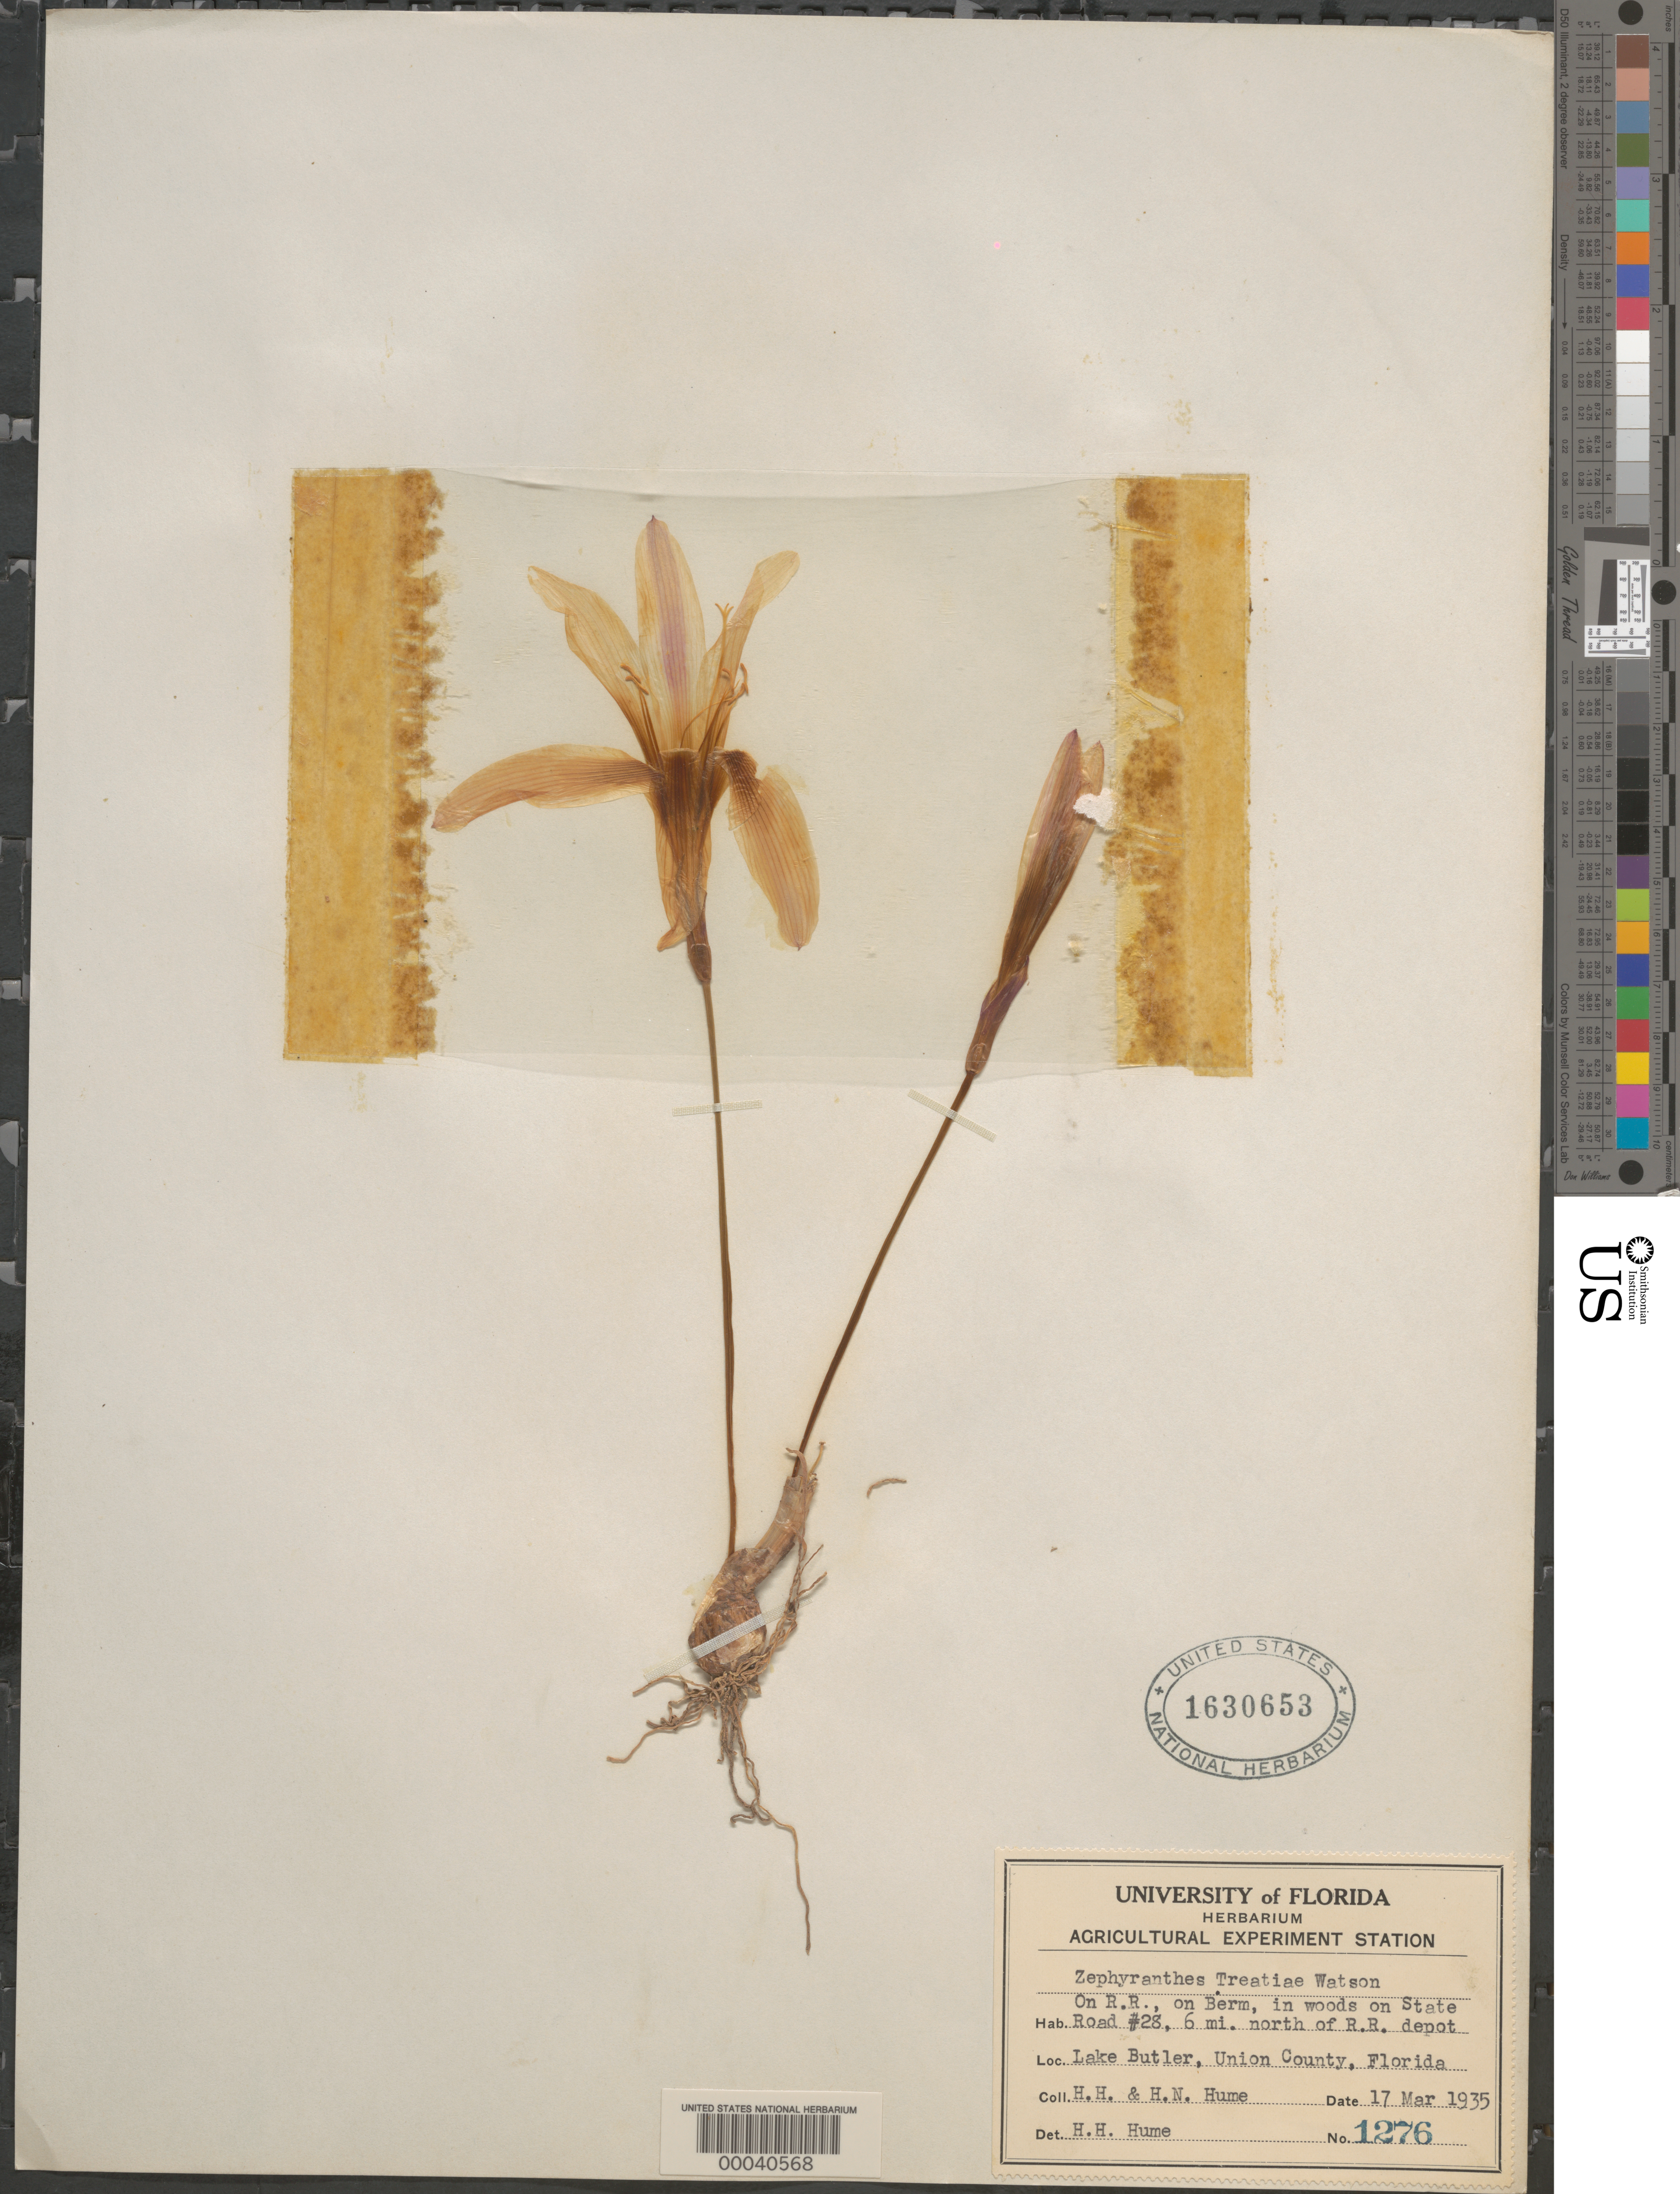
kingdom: Plantae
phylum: Tracheophyta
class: Liliopsida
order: Asparagales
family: Amaryllidaceae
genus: Zephyranthes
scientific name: Zephyranthes treatiae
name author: S. Watson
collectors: H. Hume & H. Hume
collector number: Univ Of Fl Herb 1276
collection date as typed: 17 Mar 1935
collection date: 1935-03-17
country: United States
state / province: Florida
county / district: Union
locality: On state rd 28, 6 mi. n of lake butler r.r. depot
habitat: On berm, in woods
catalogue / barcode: US 1630653